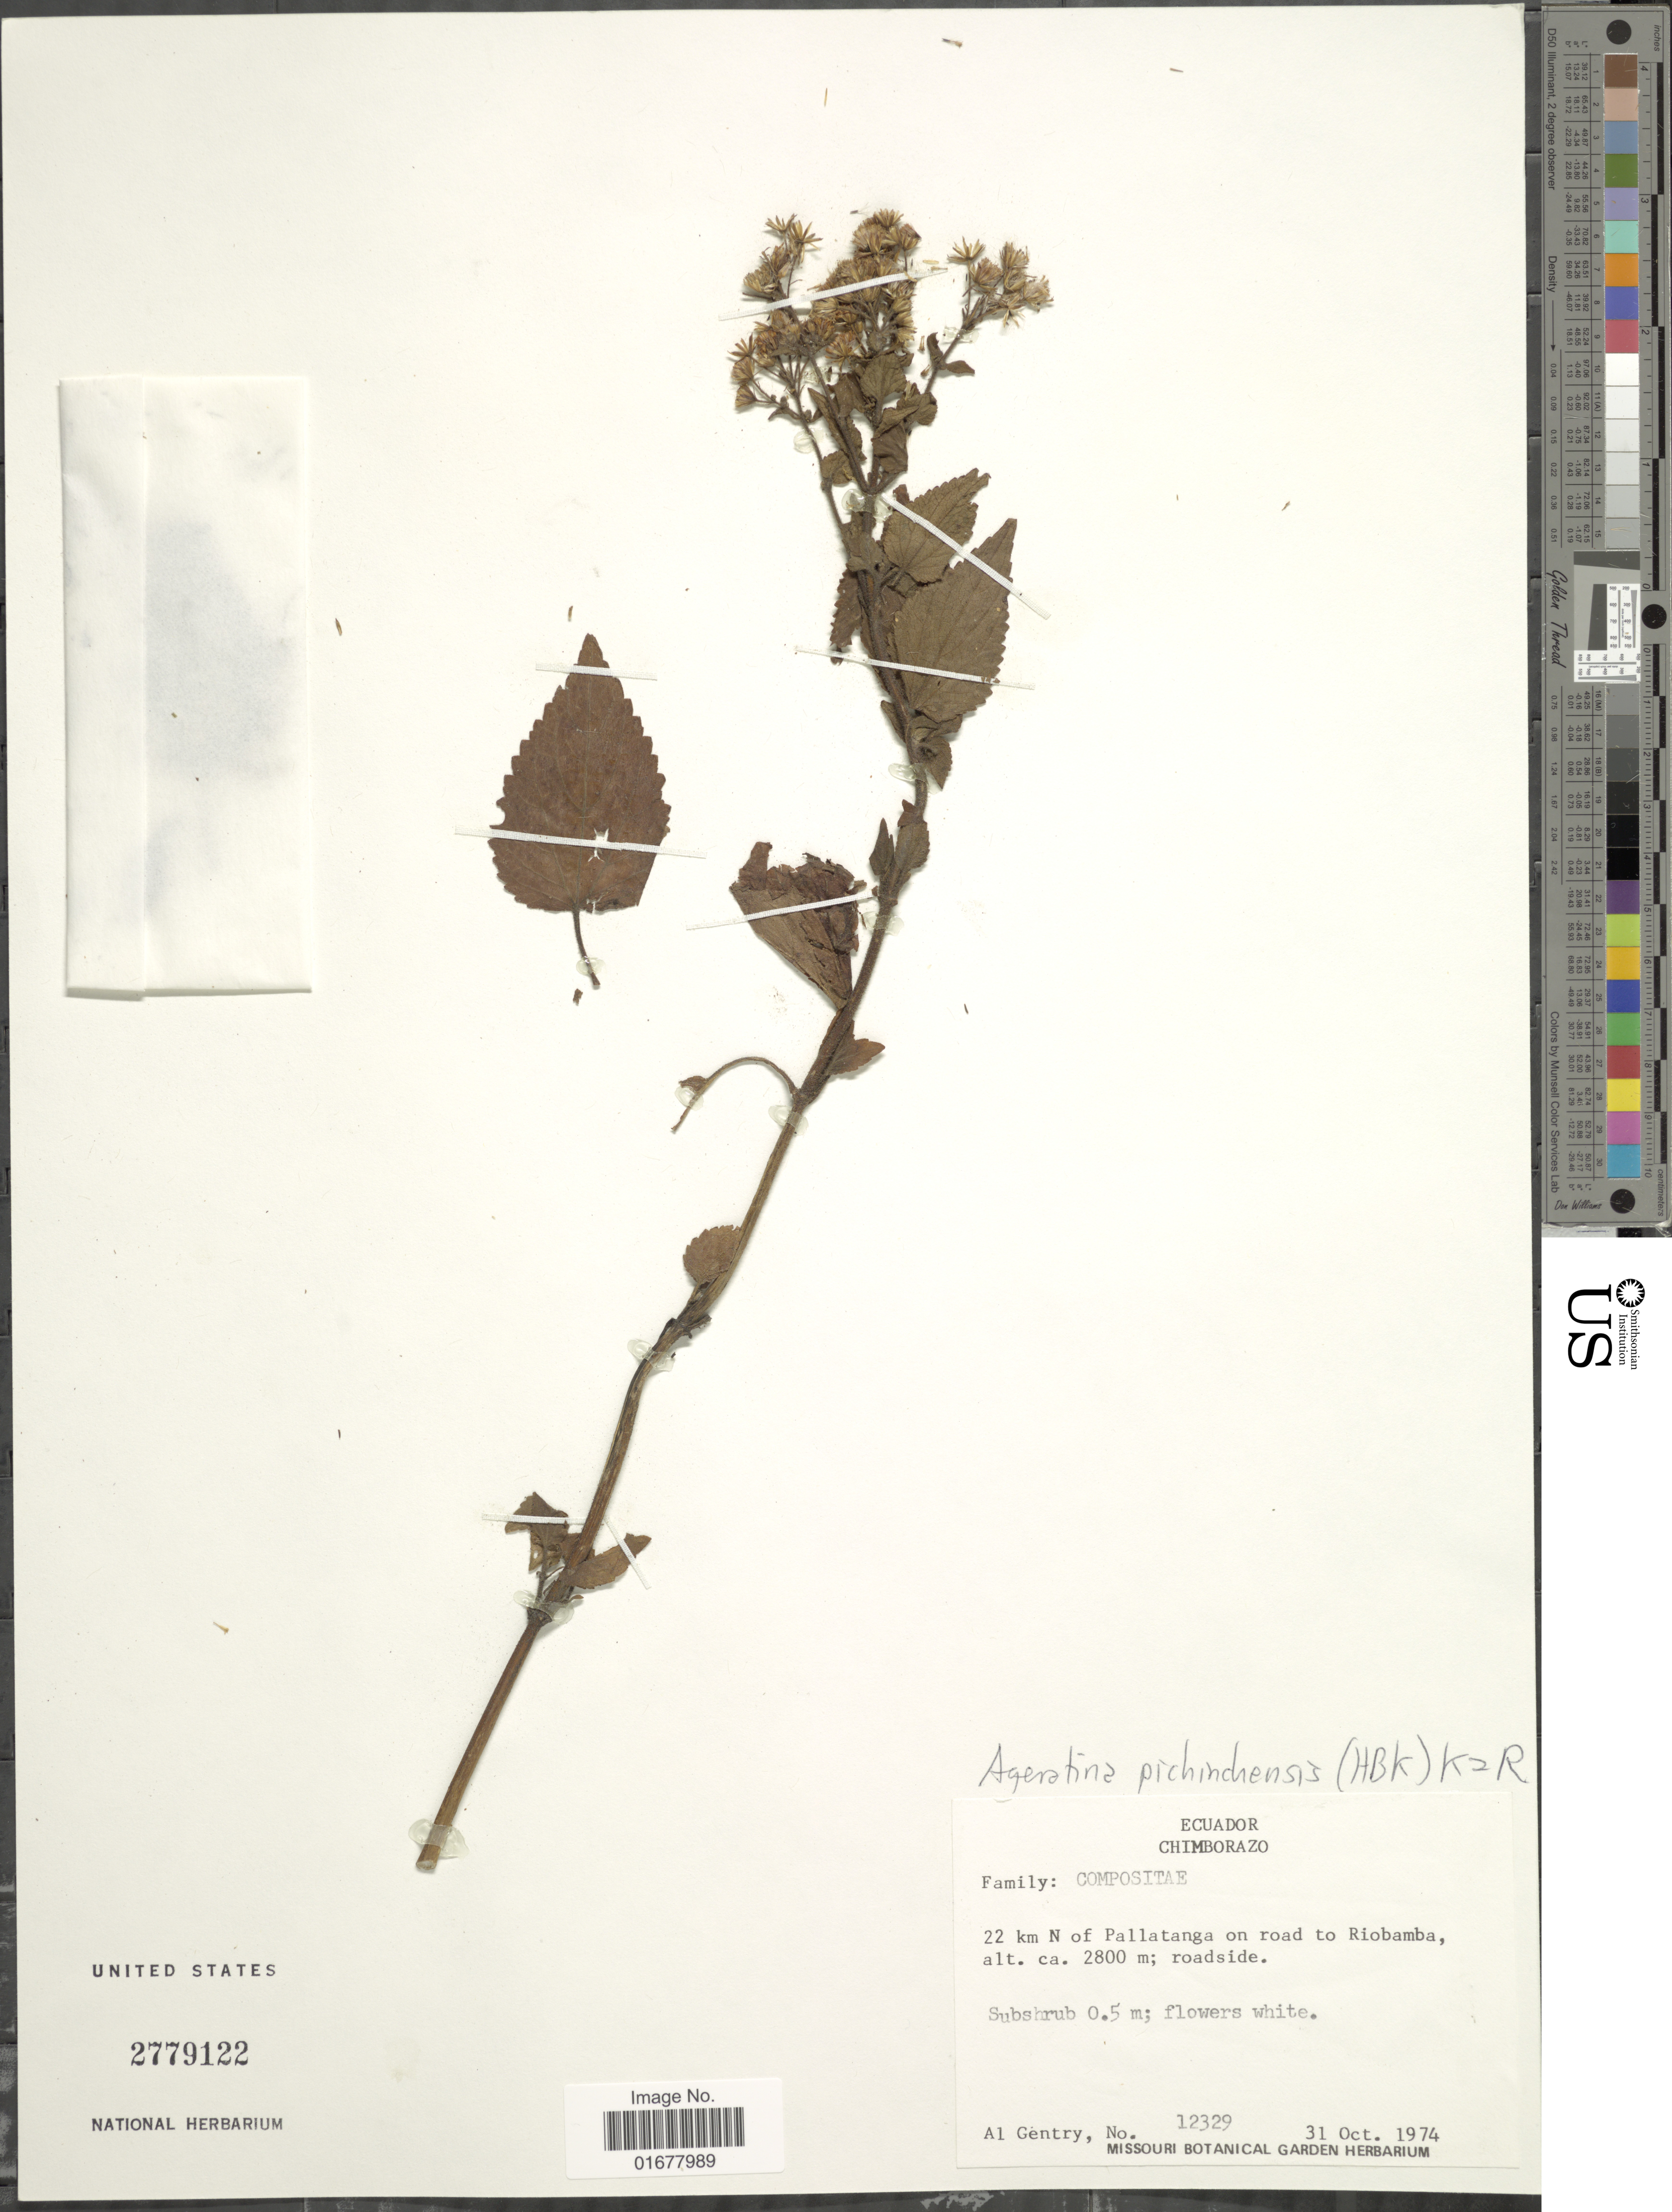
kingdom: Plantae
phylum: Tracheophyta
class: Magnoliopsida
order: Asterales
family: Asteraceae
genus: Ageratina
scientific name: Ageratina pichinchensis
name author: (Kunth) R.M. King & H. Rob.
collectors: A. H. Gentry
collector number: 12329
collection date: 1974-10-31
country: Ecuador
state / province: Chimborazo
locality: Chimborazo, 22 km N Of Pallatanga on road to Riobamba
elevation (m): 2800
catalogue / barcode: US 2779122